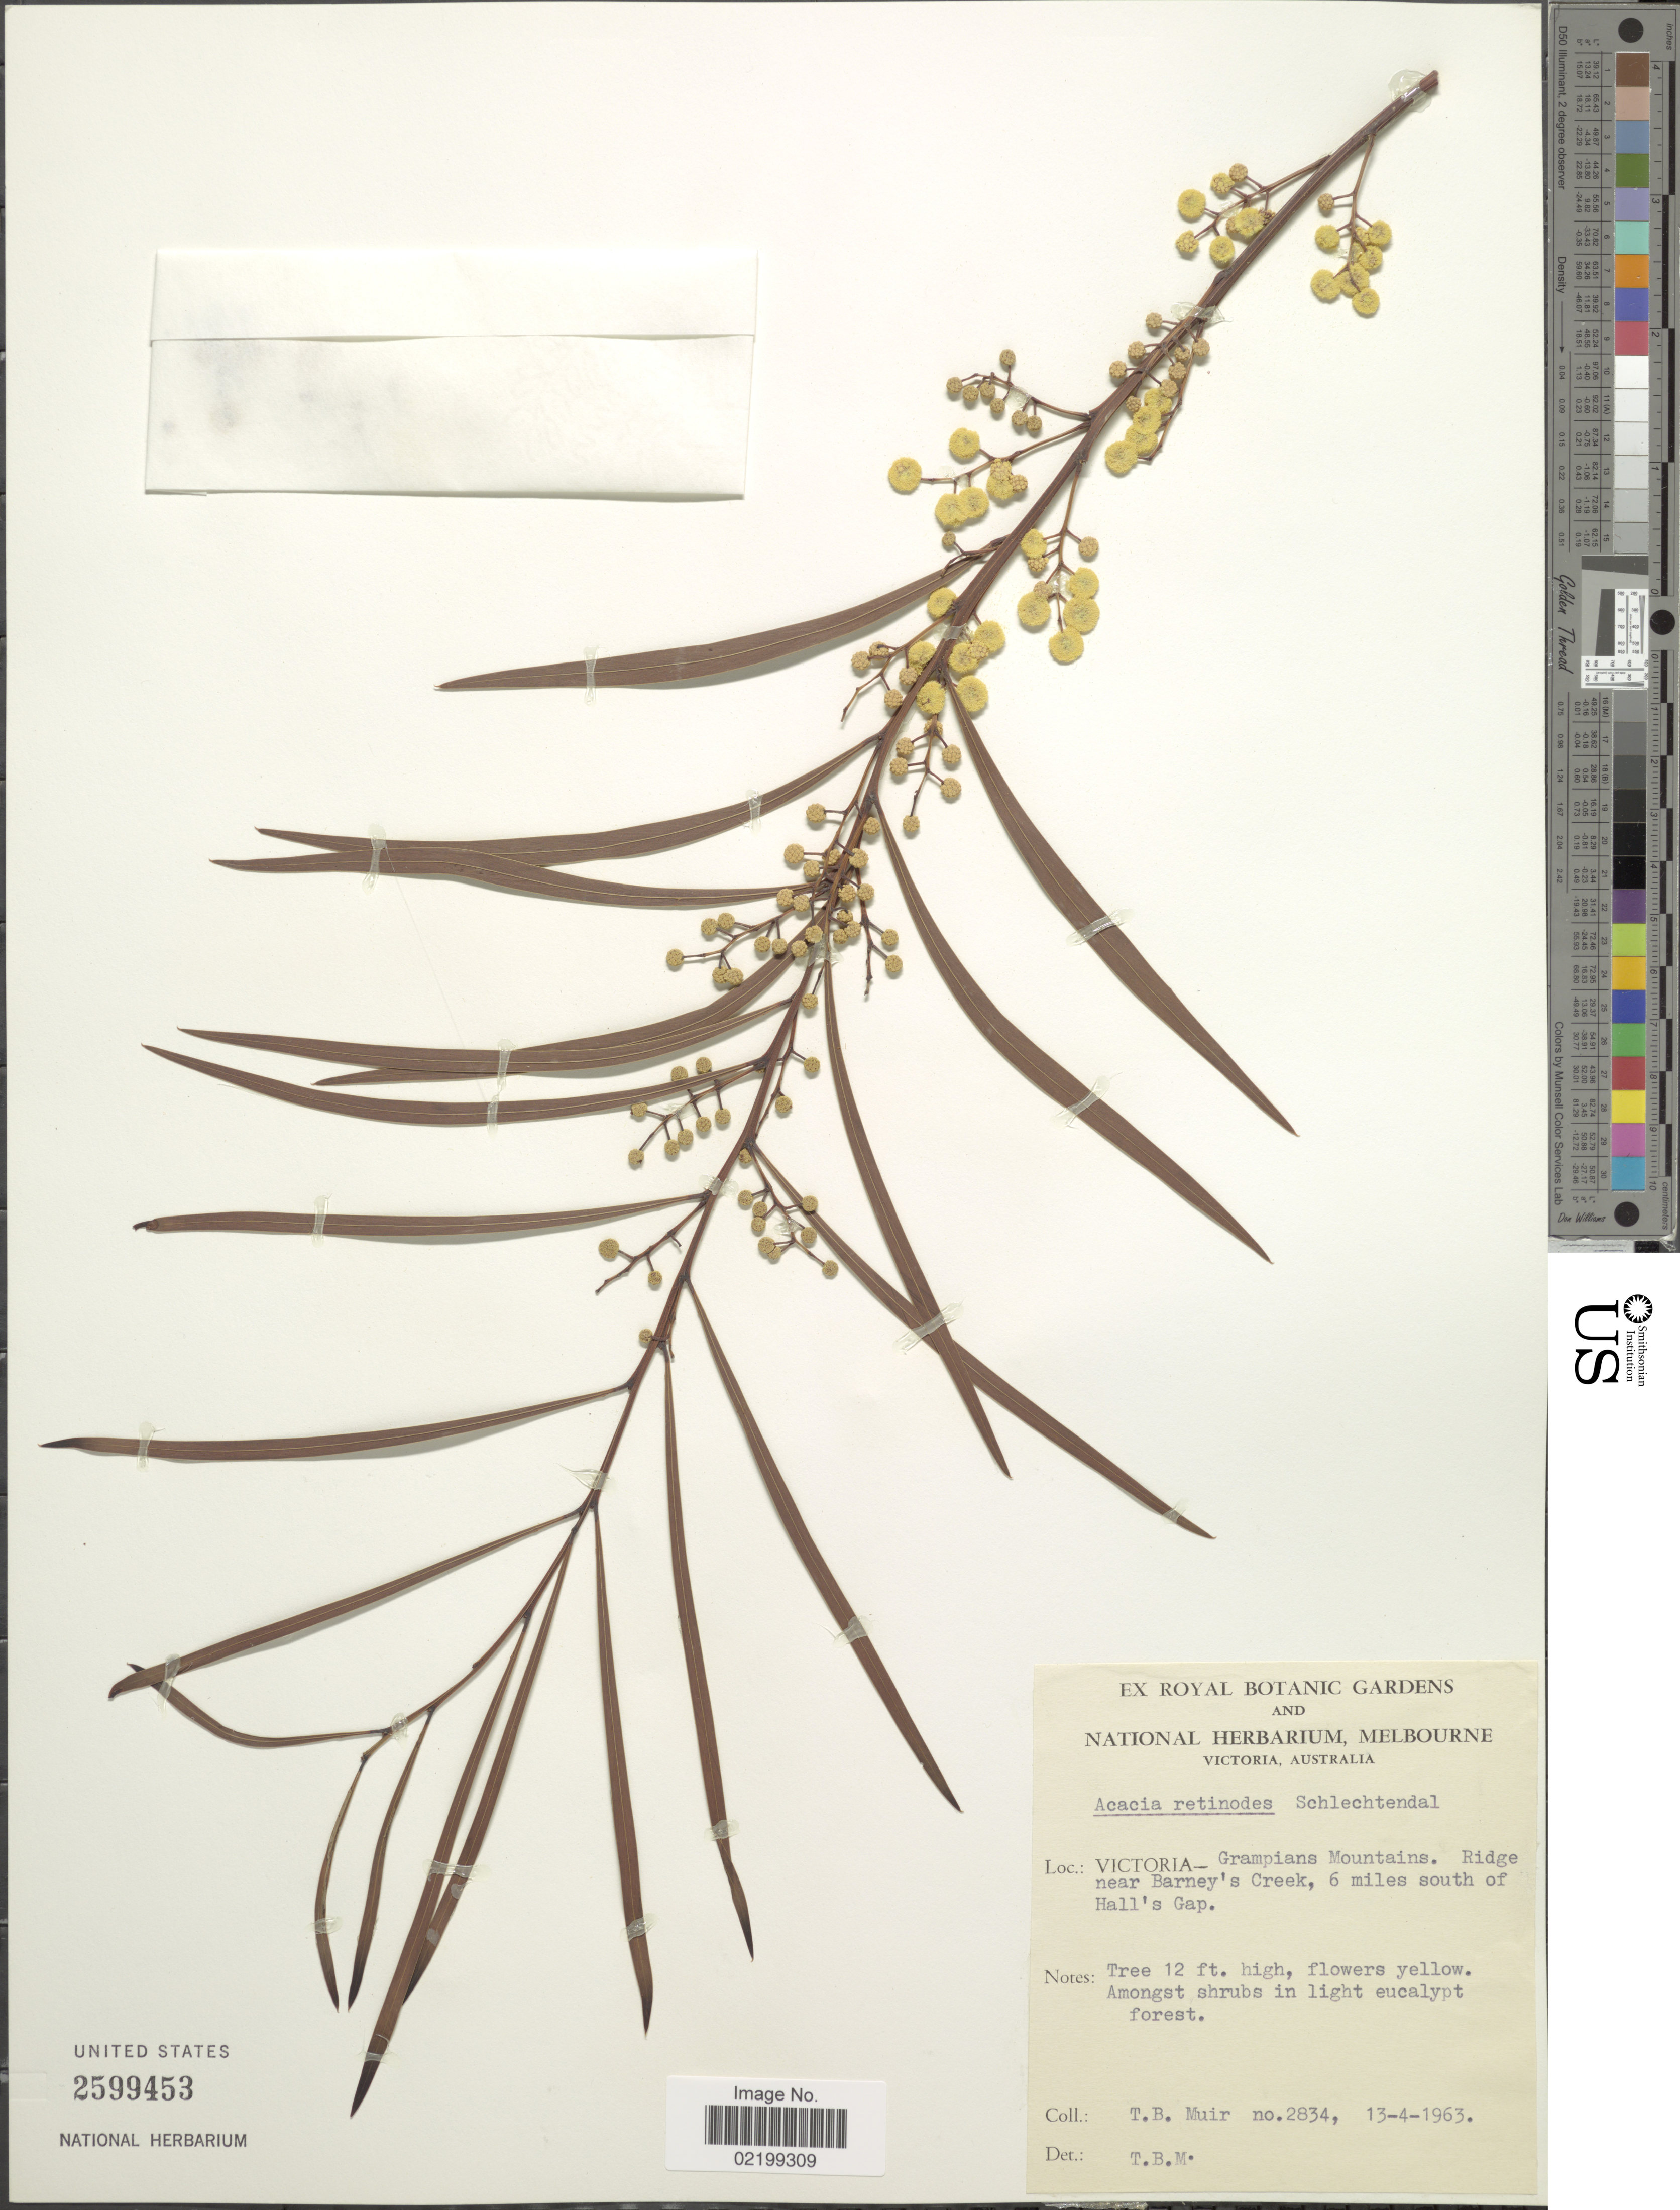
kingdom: Plantae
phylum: Tracheophyta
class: Magnoliopsida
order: Fabales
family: Fabaceae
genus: Acacia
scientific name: Acacia retinodes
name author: Schltdl.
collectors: T. Muir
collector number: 2834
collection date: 1963-04-13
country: Australia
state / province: Victoria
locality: Victoria, Grampians Mountains, Ridge near Barney's Creek, 6 miles south of Hall's Gap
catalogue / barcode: US 2599453